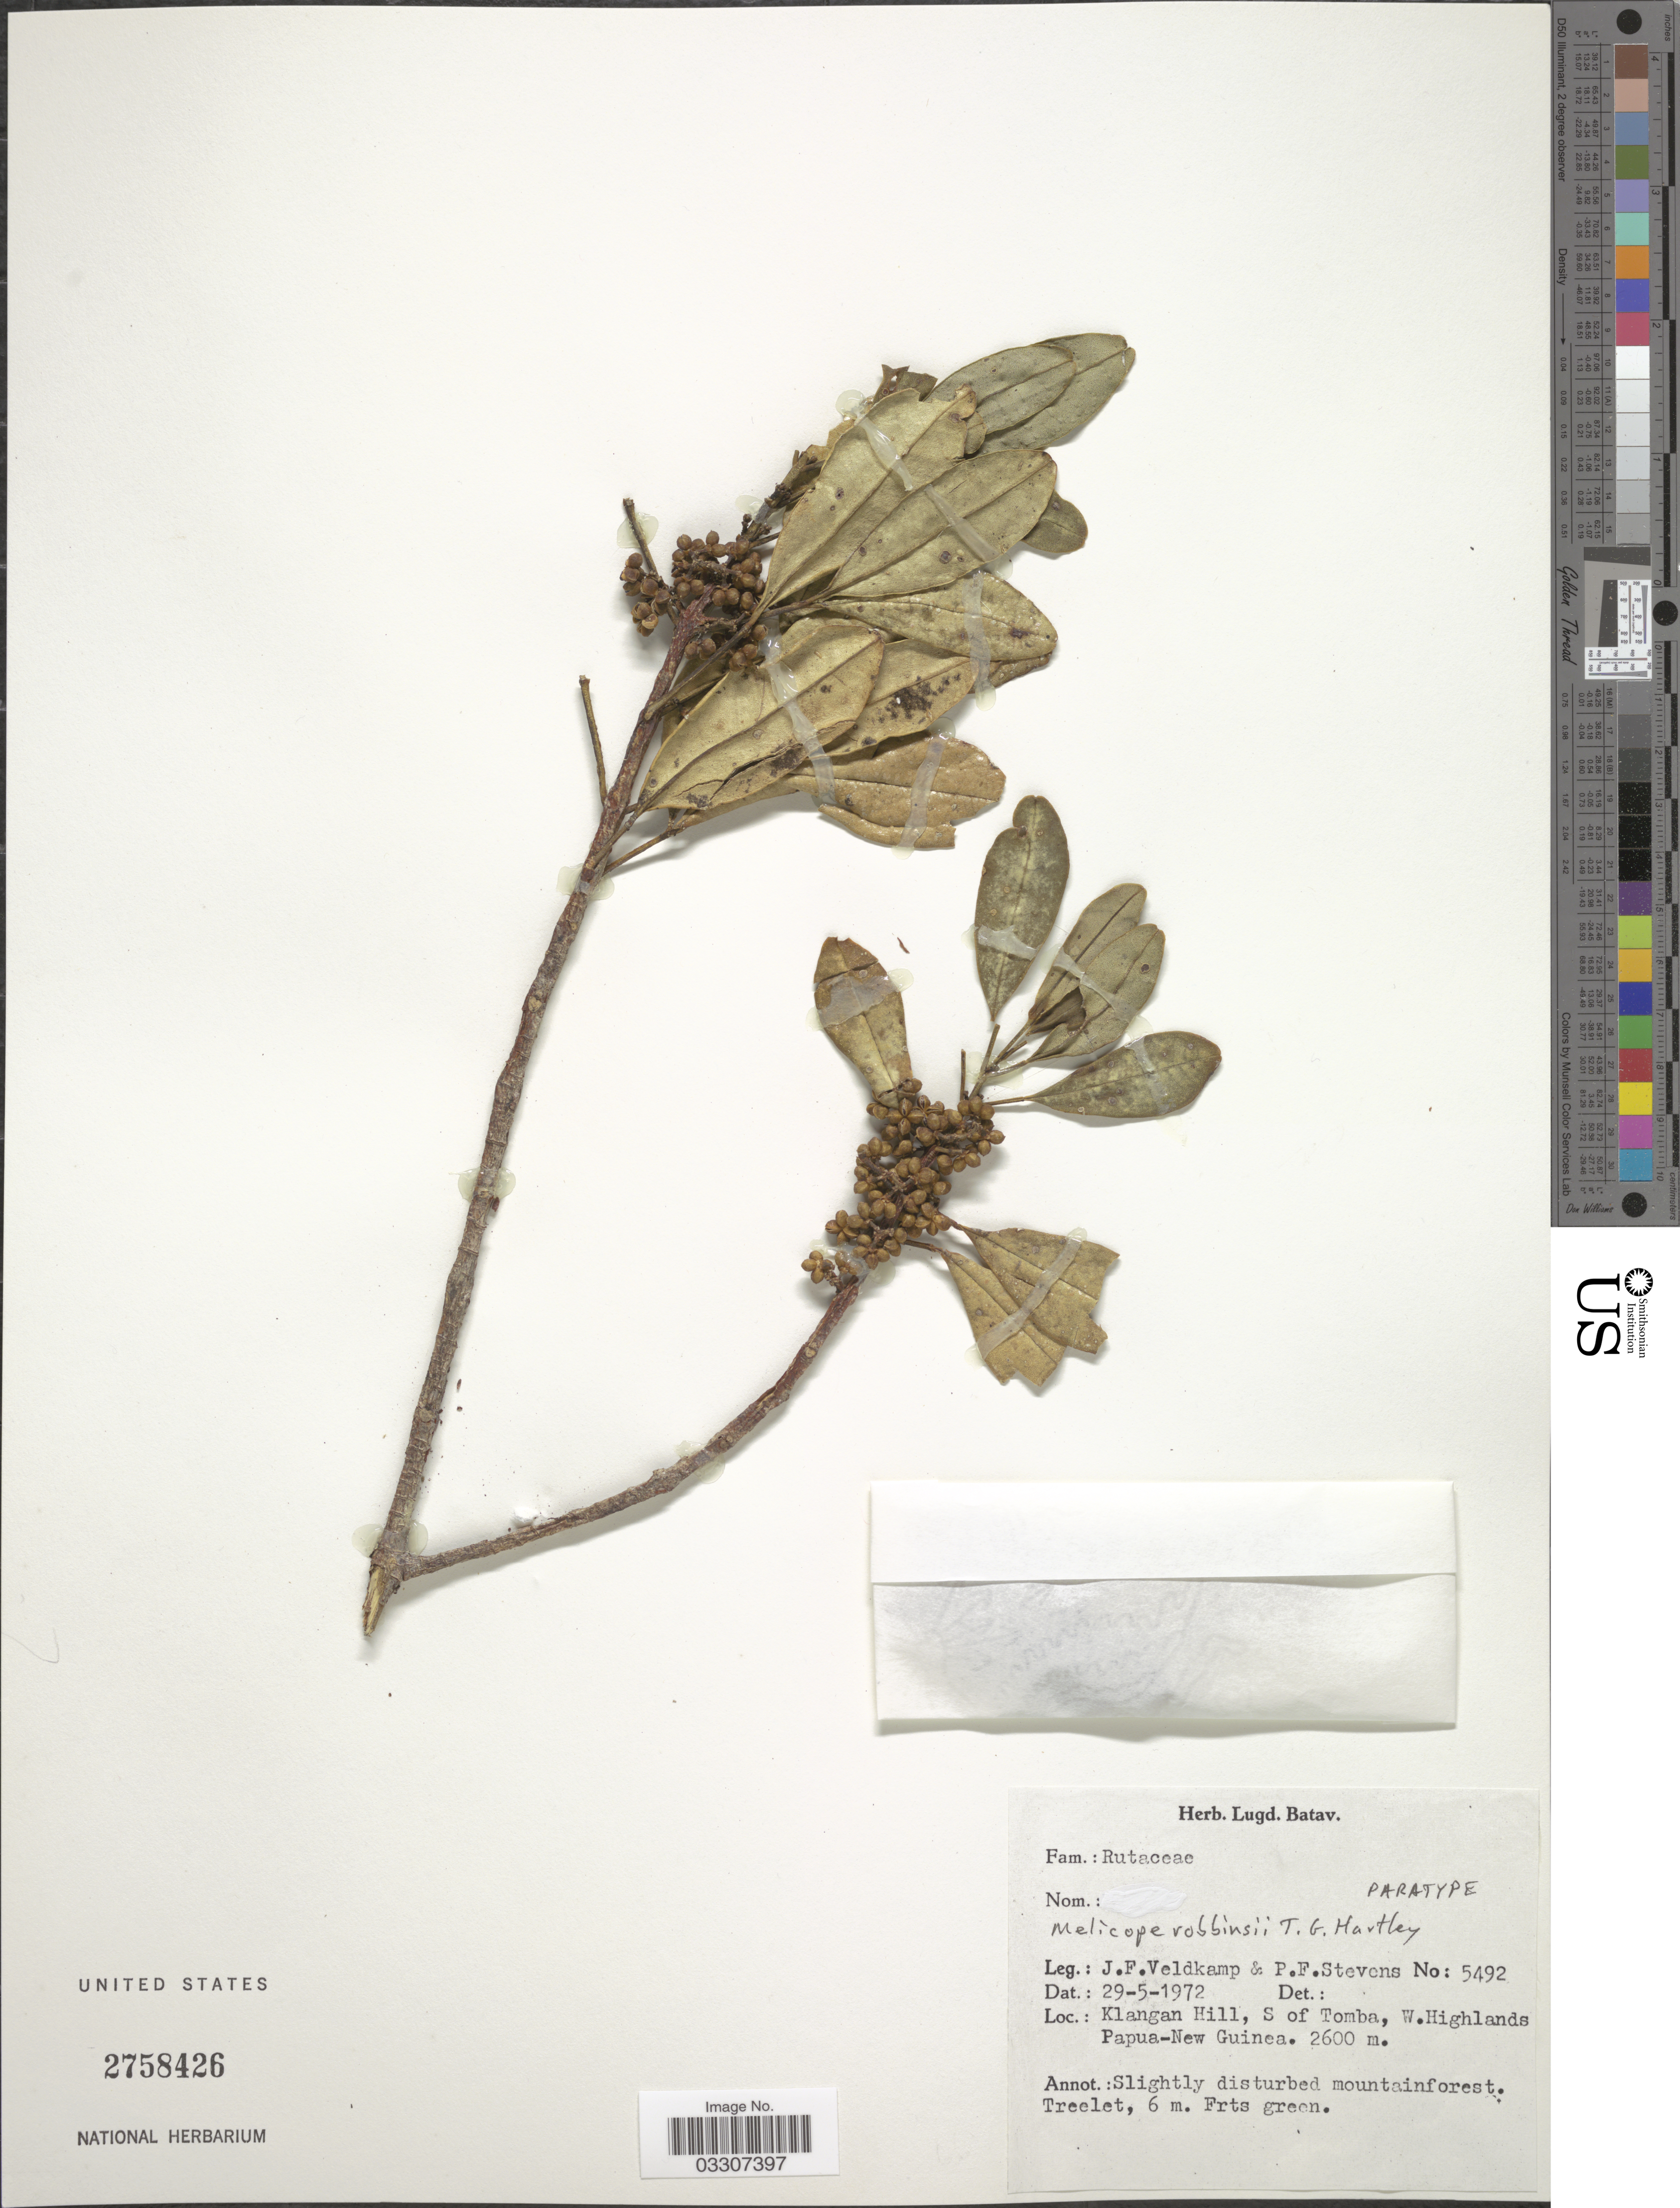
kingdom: Plantae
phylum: Tracheophyta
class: Magnoliopsida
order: Sapindales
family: Rutaceae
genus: Melicope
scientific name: Melicope robbinsii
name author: T.G. Hartley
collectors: J. F. Veldkamp & P. F. Stevens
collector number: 5492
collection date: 1972-05-29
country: Papua New Guinea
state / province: Western Highlands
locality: Klangan Hill, S of Tomba, W. Highlands. Papua-New Guinea.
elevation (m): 2600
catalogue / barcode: US 2758426